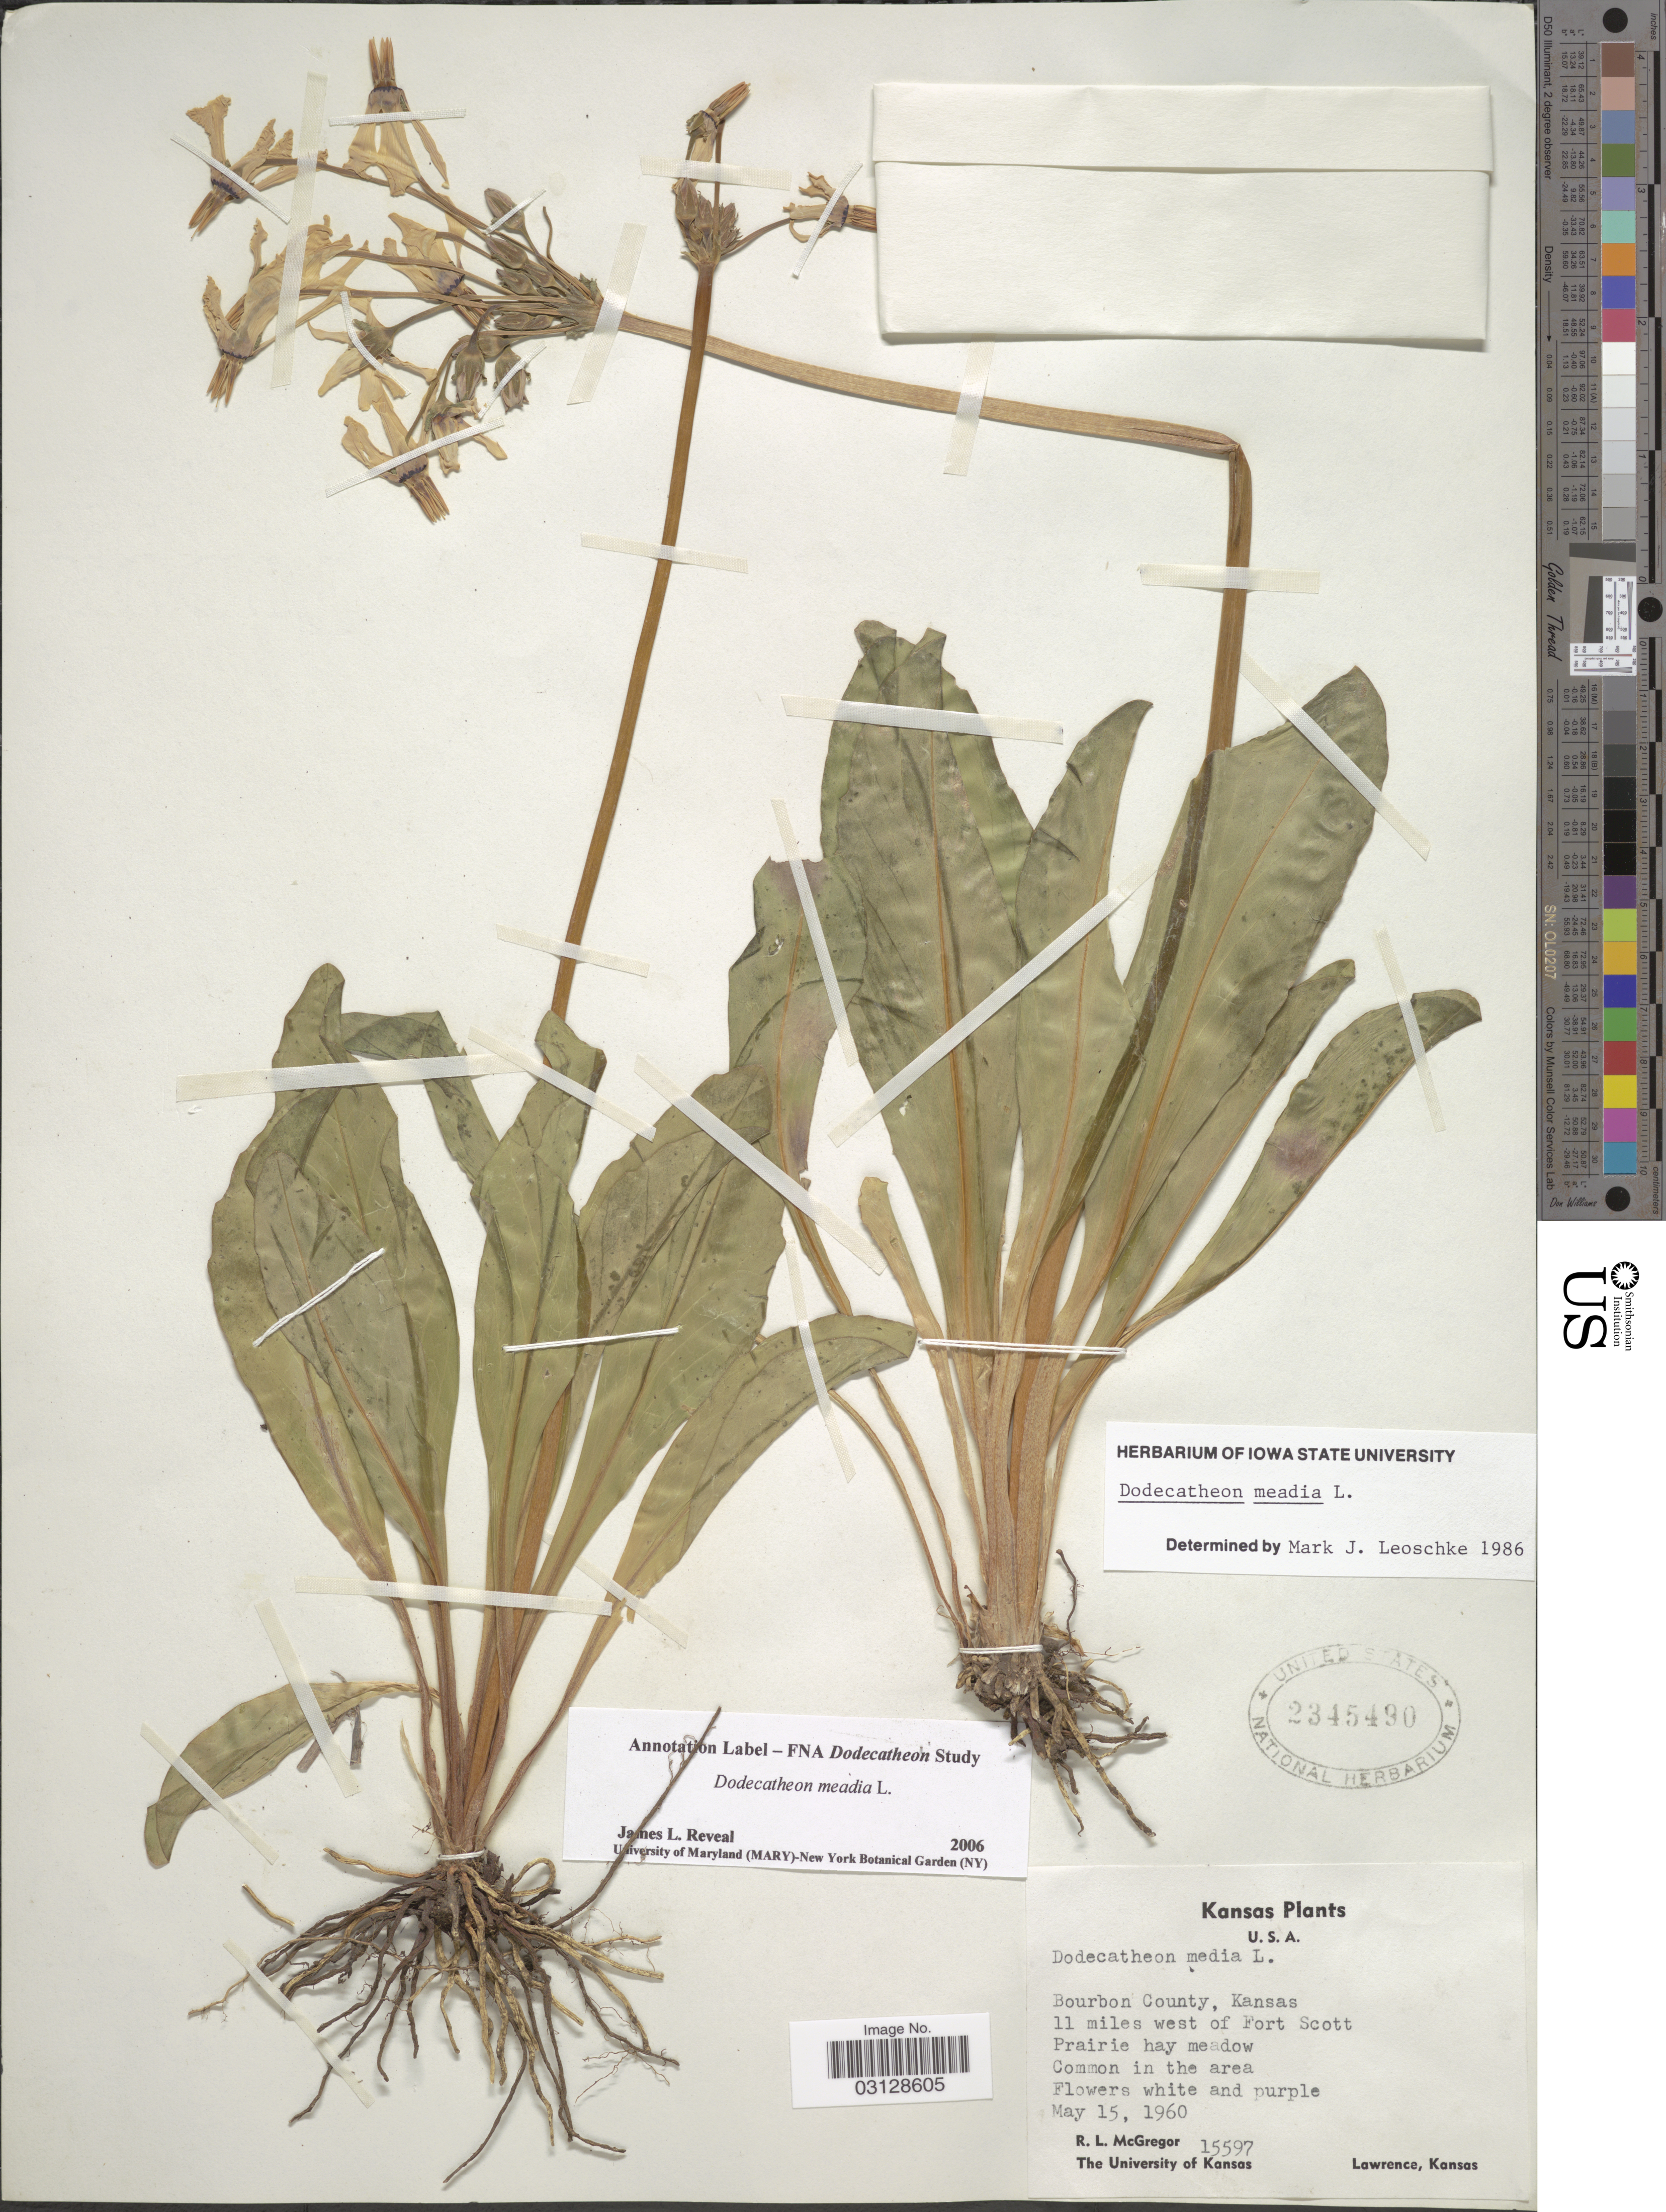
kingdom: Plantae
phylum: Tracheophyta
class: Magnoliopsida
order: Ericales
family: Primulaceae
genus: Dodecatheon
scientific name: Dodecatheon meadia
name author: L.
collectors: R. McGregor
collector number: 15597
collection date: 1960-05-15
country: United States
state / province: Kansas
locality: Bourbon County. 11 miles west of Fort Scott.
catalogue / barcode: US 2345490